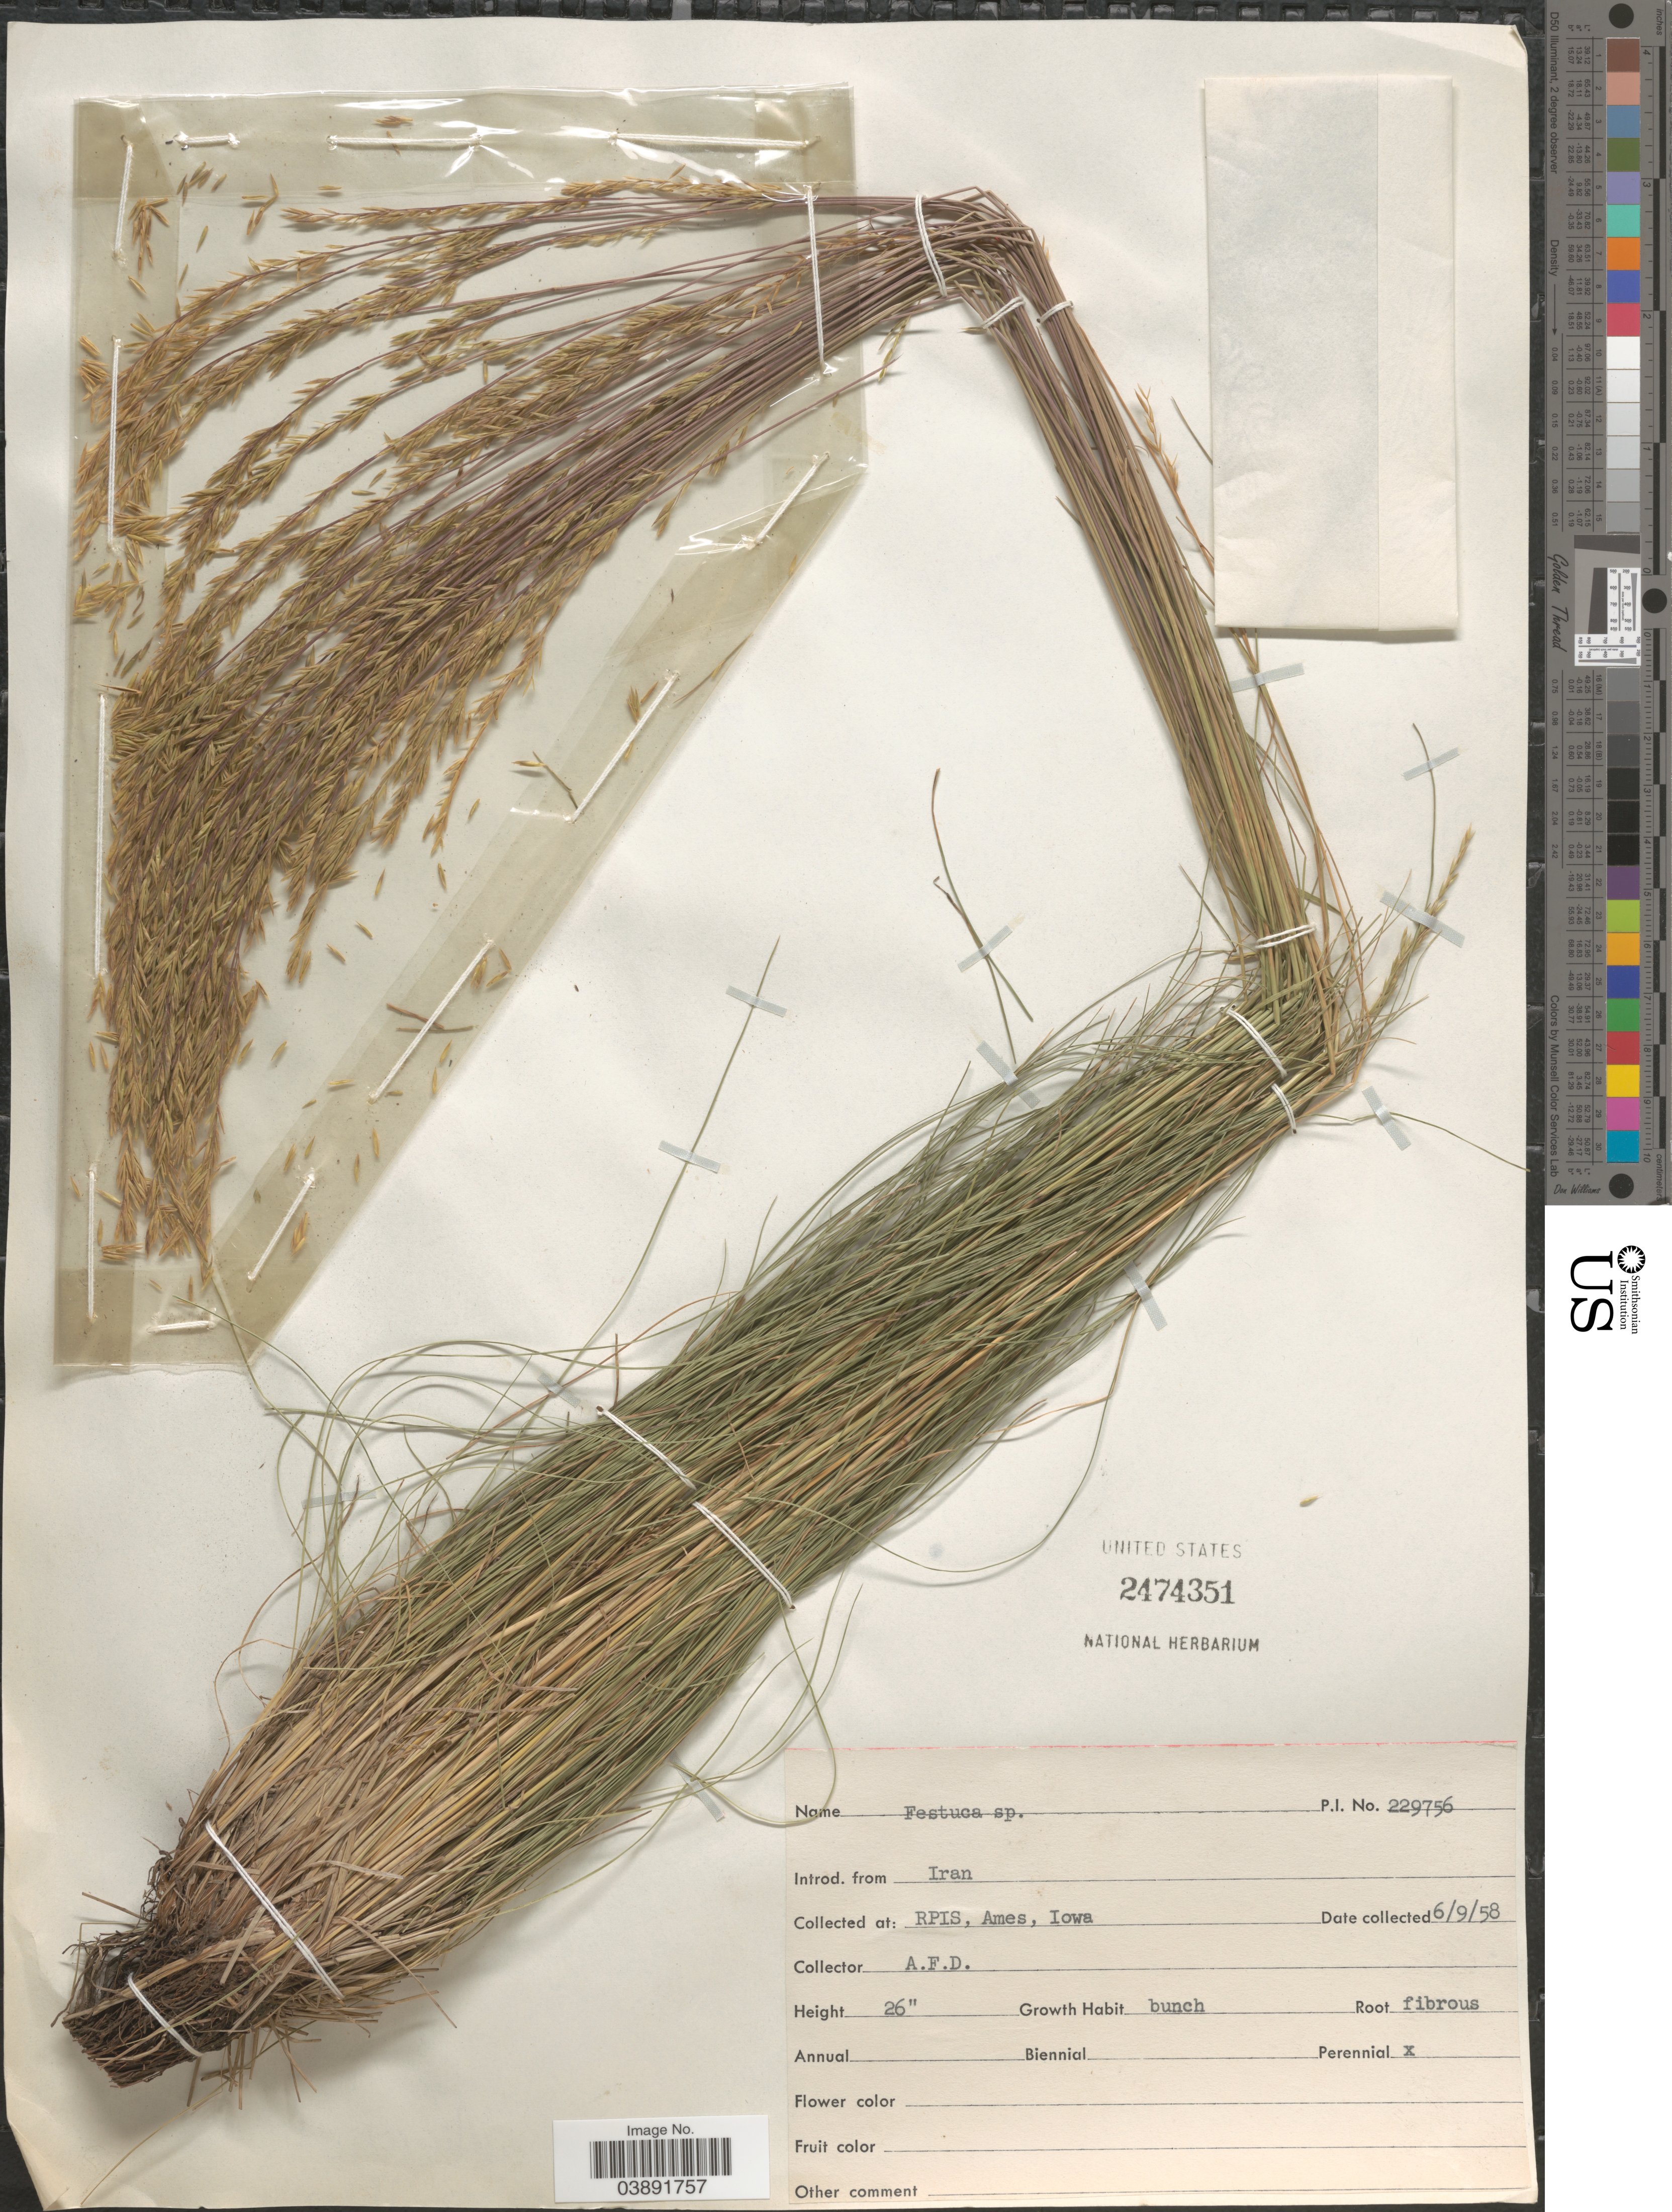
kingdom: Plantae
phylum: Tracheophyta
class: Liliopsida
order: Poales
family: Poaceae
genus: Festuca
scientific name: Festuca sp.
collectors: A. D.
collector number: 229756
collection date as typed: Transcribed d/m/y: 9/6/58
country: United States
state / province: Iowa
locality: RPIS, Ames.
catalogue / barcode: US 2474351